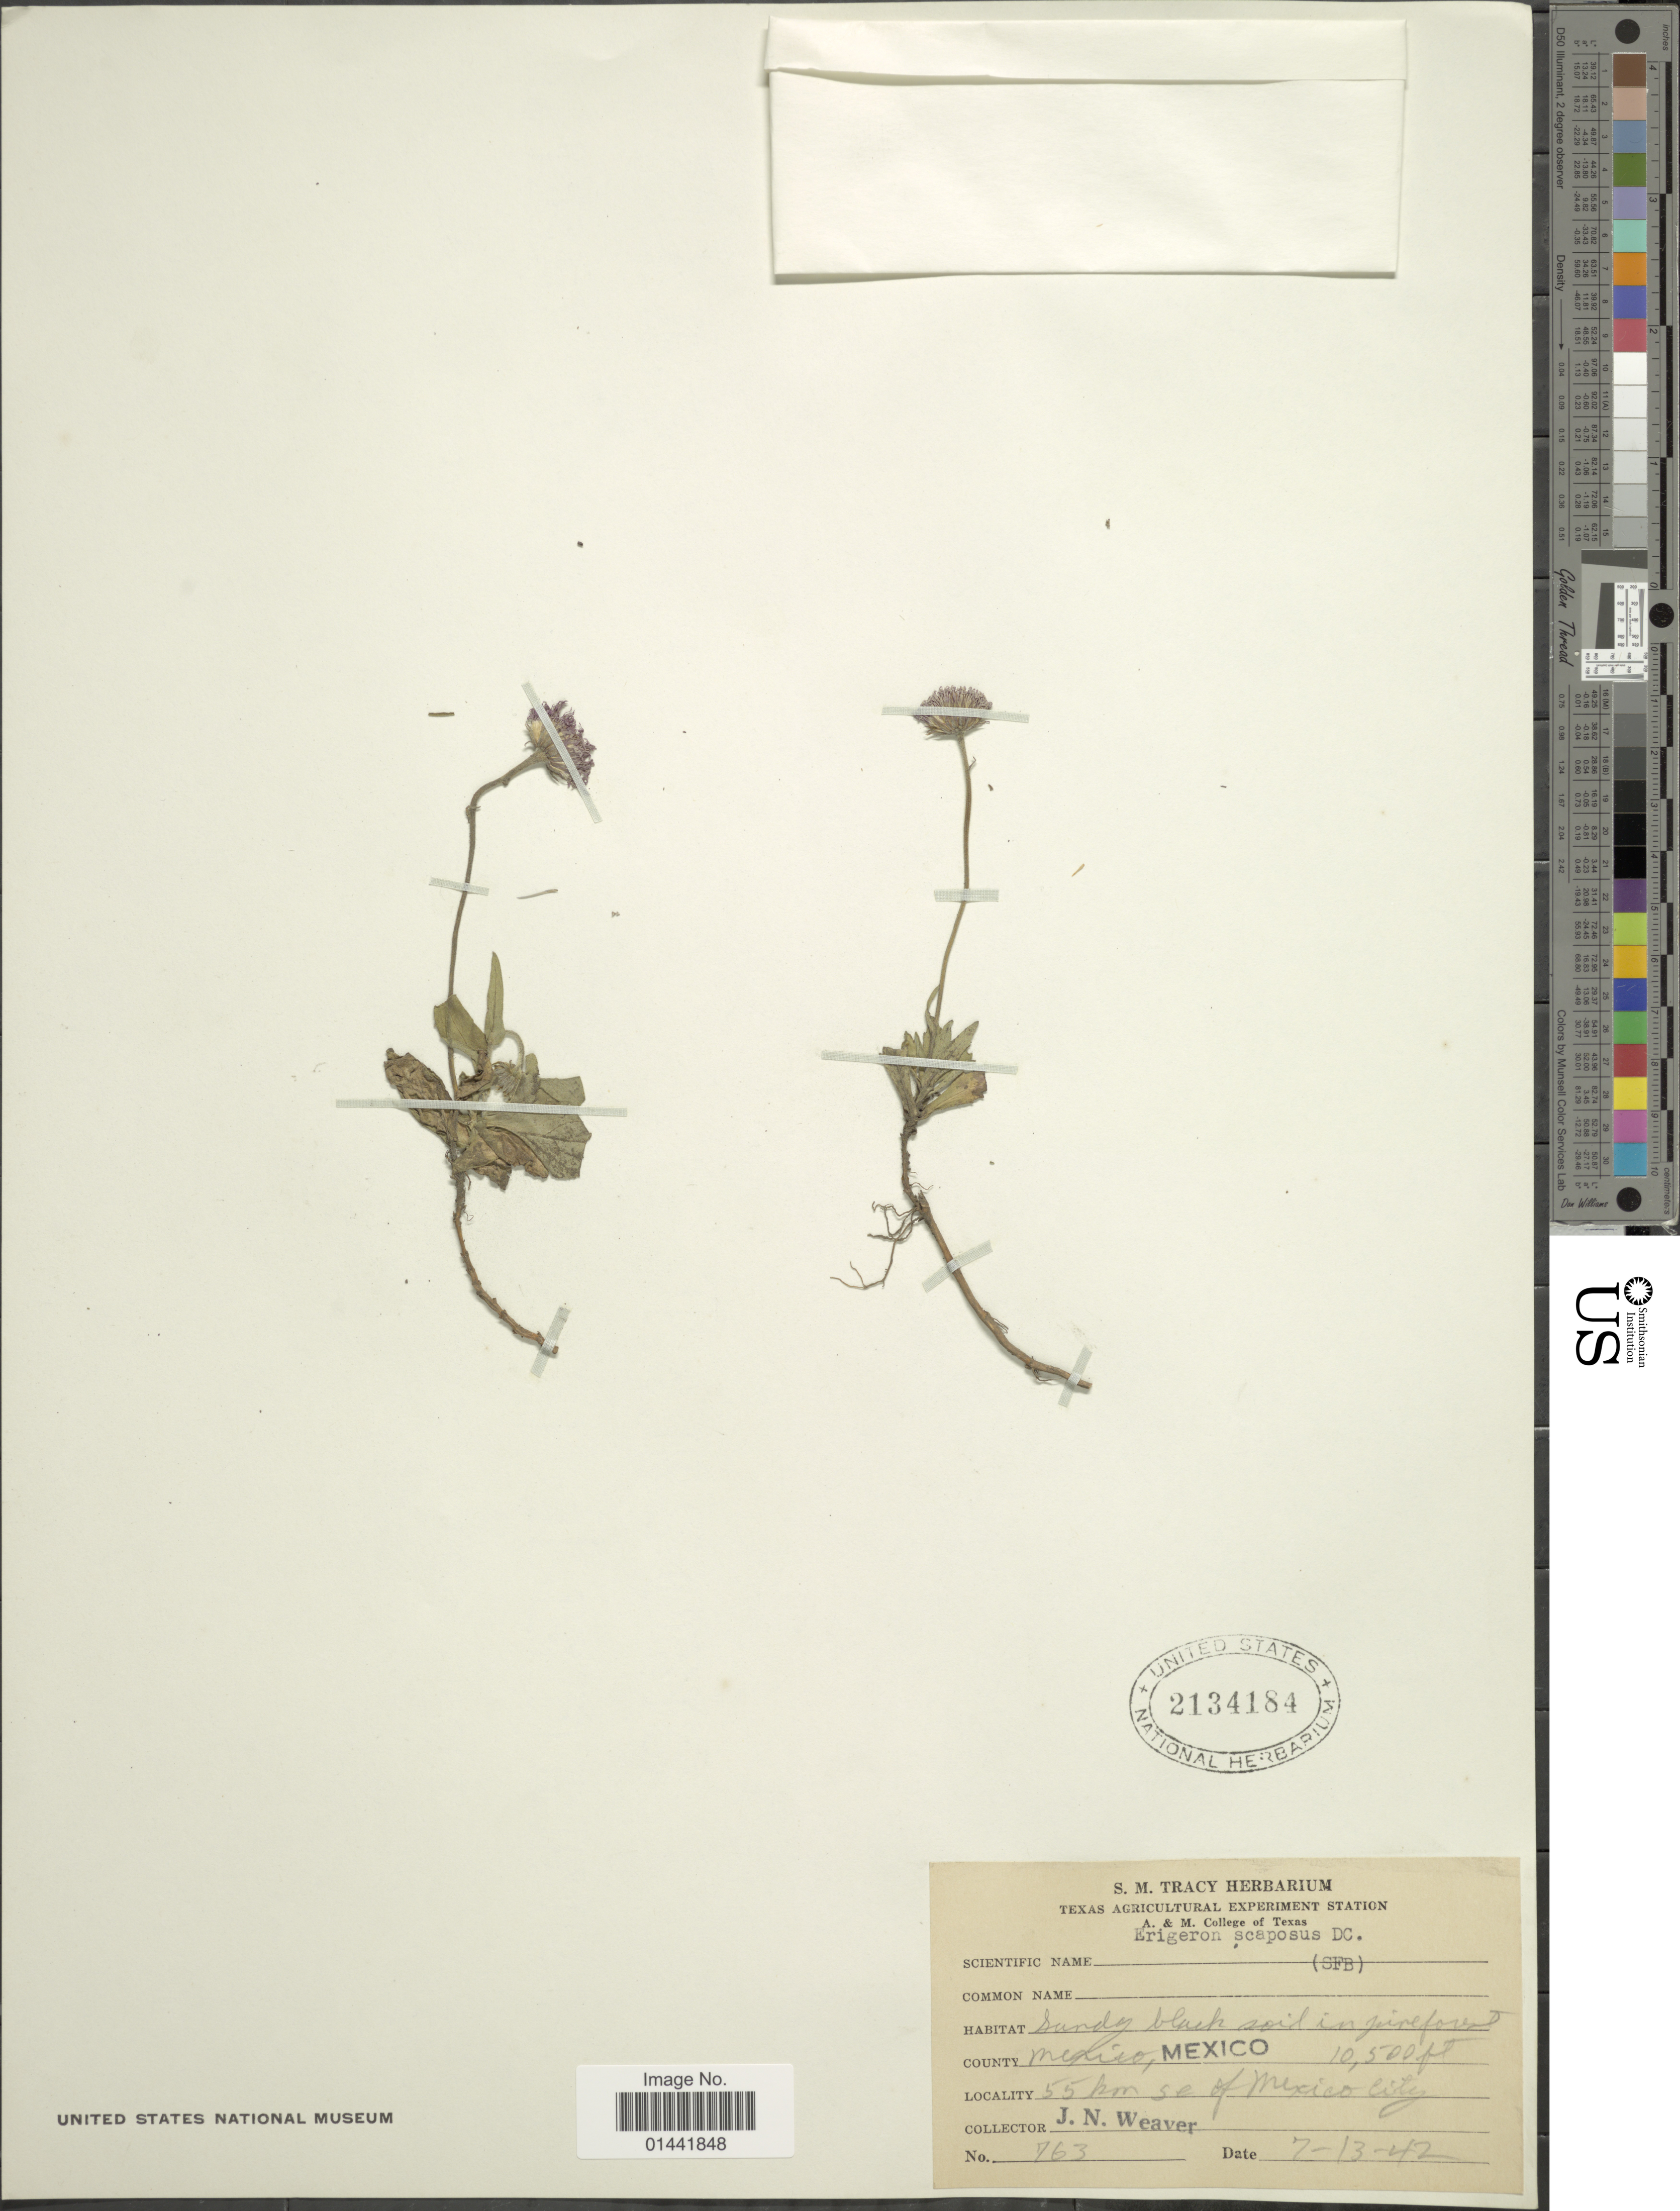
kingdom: Plantae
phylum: Tracheophyta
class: Magnoliopsida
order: Asterales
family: Asteraceae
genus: Erigeron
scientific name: Erigeron scaposus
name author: DC.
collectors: J. N. Weaver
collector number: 763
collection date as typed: Transcribed d/m/y: 13/7/42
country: Mexico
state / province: México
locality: Sandy black soil in pine forest, County Mexico, 55 km Se of Mexico City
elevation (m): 3200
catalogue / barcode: US 2134184